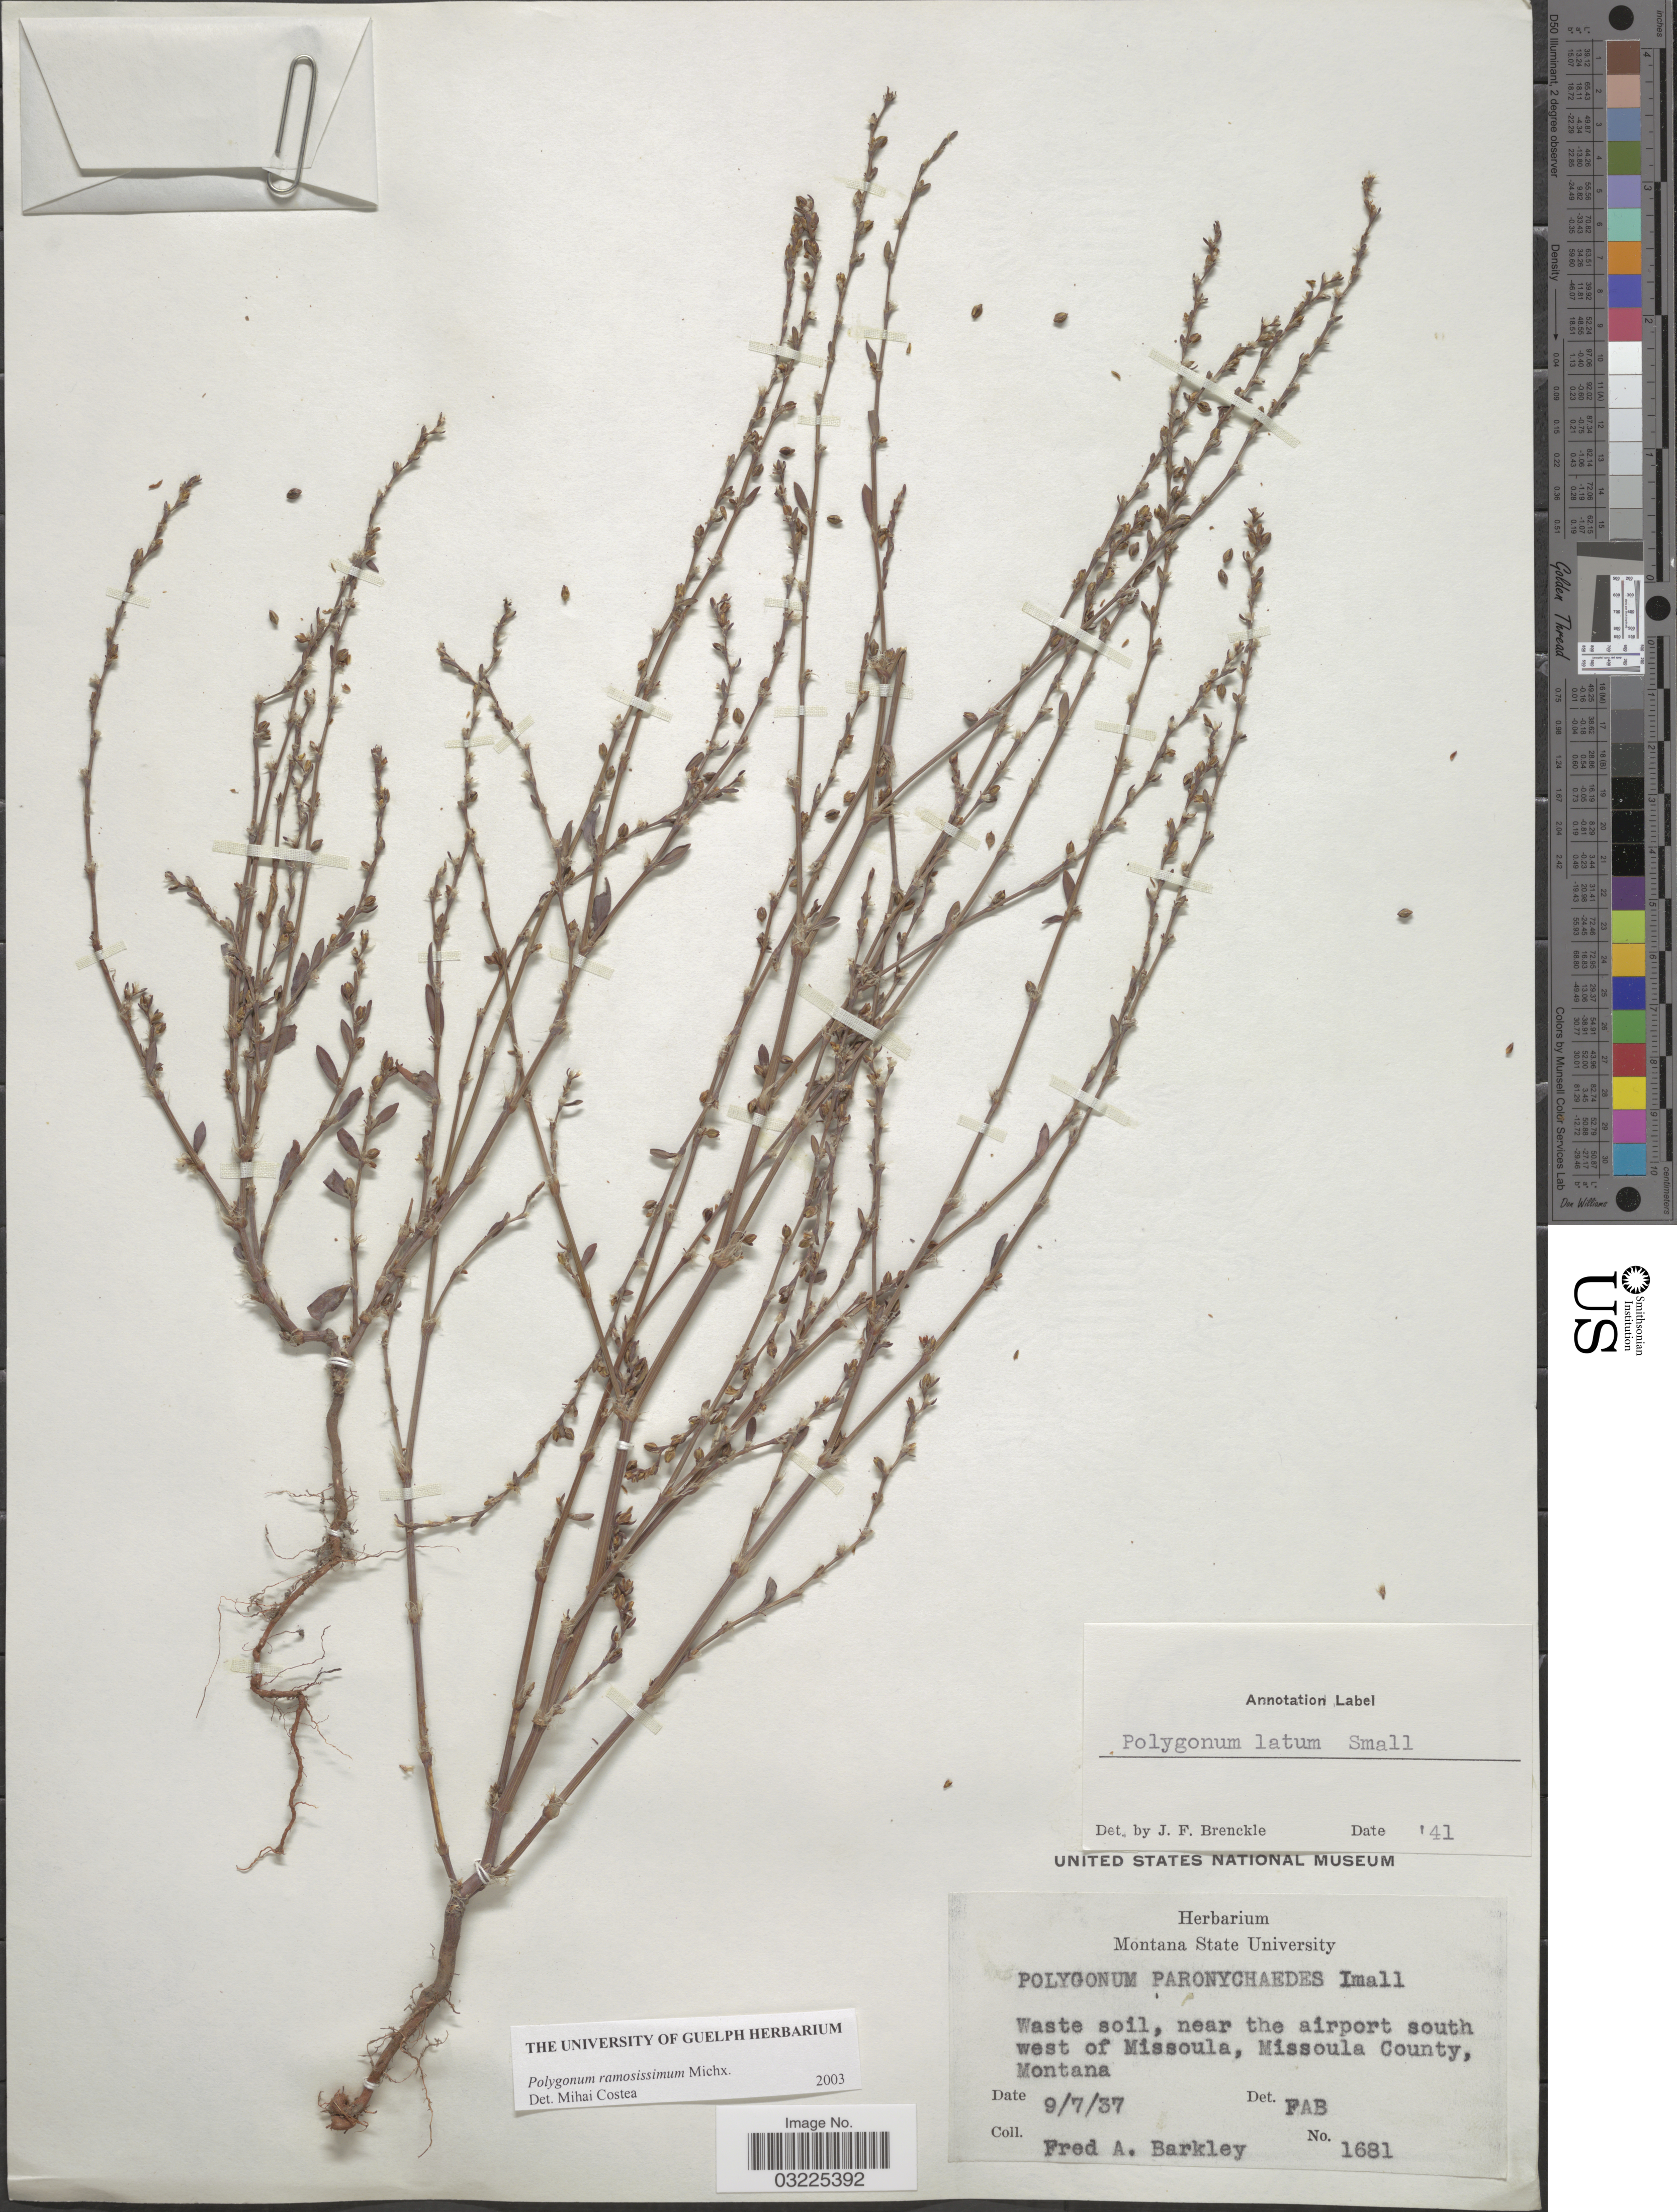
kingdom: Plantae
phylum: Tracheophyta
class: Magnoliopsida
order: Caryophyllales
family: Polygonaceae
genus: Polygonum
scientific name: Polygonum ramosissimum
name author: Michx.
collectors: F. A. Barkley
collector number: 1681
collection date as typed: Transcribed d/m/y: 7/9/37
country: United States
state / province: Montana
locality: Near the airport south west of Missoula, Missoula County.